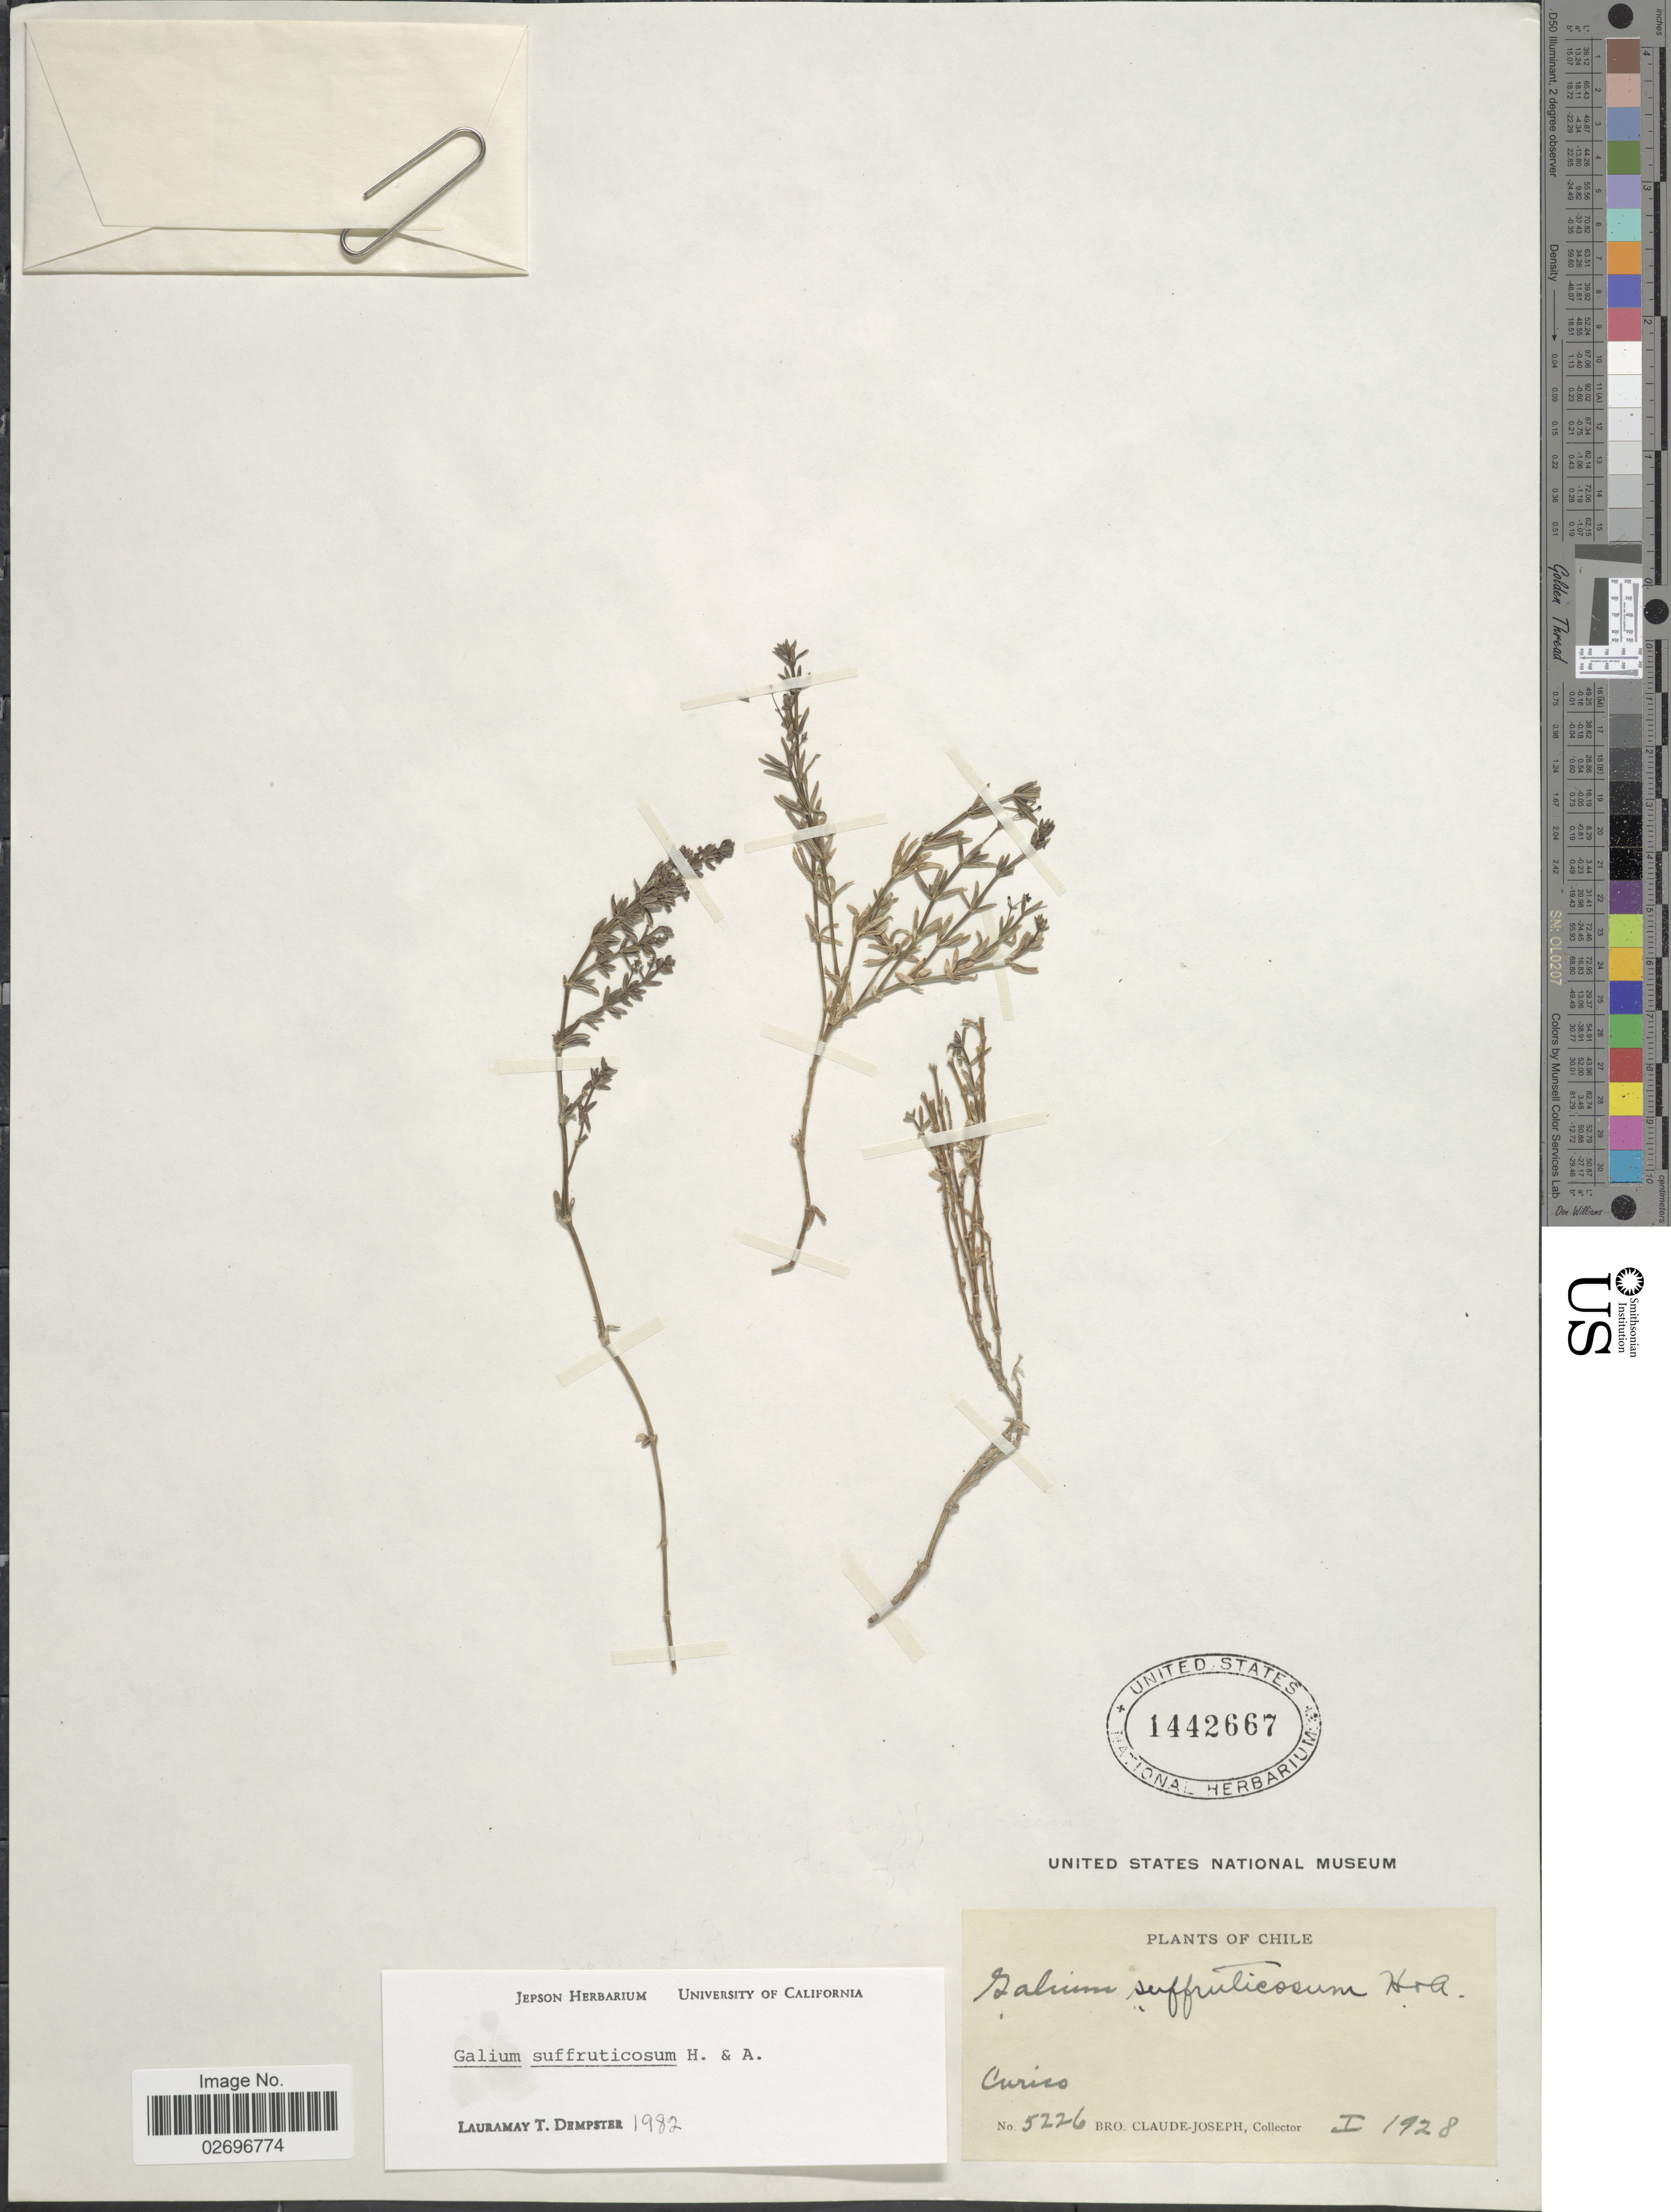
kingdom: Plantae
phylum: Tracheophyta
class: Magnoliopsida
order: Gentianales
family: Rubiaceae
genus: Galium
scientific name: Galium suffruticosum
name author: Hook. & Arn.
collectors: Bro. Claude-Joseph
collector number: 5226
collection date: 1928-01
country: Chile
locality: Curico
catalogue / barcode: US 1442667